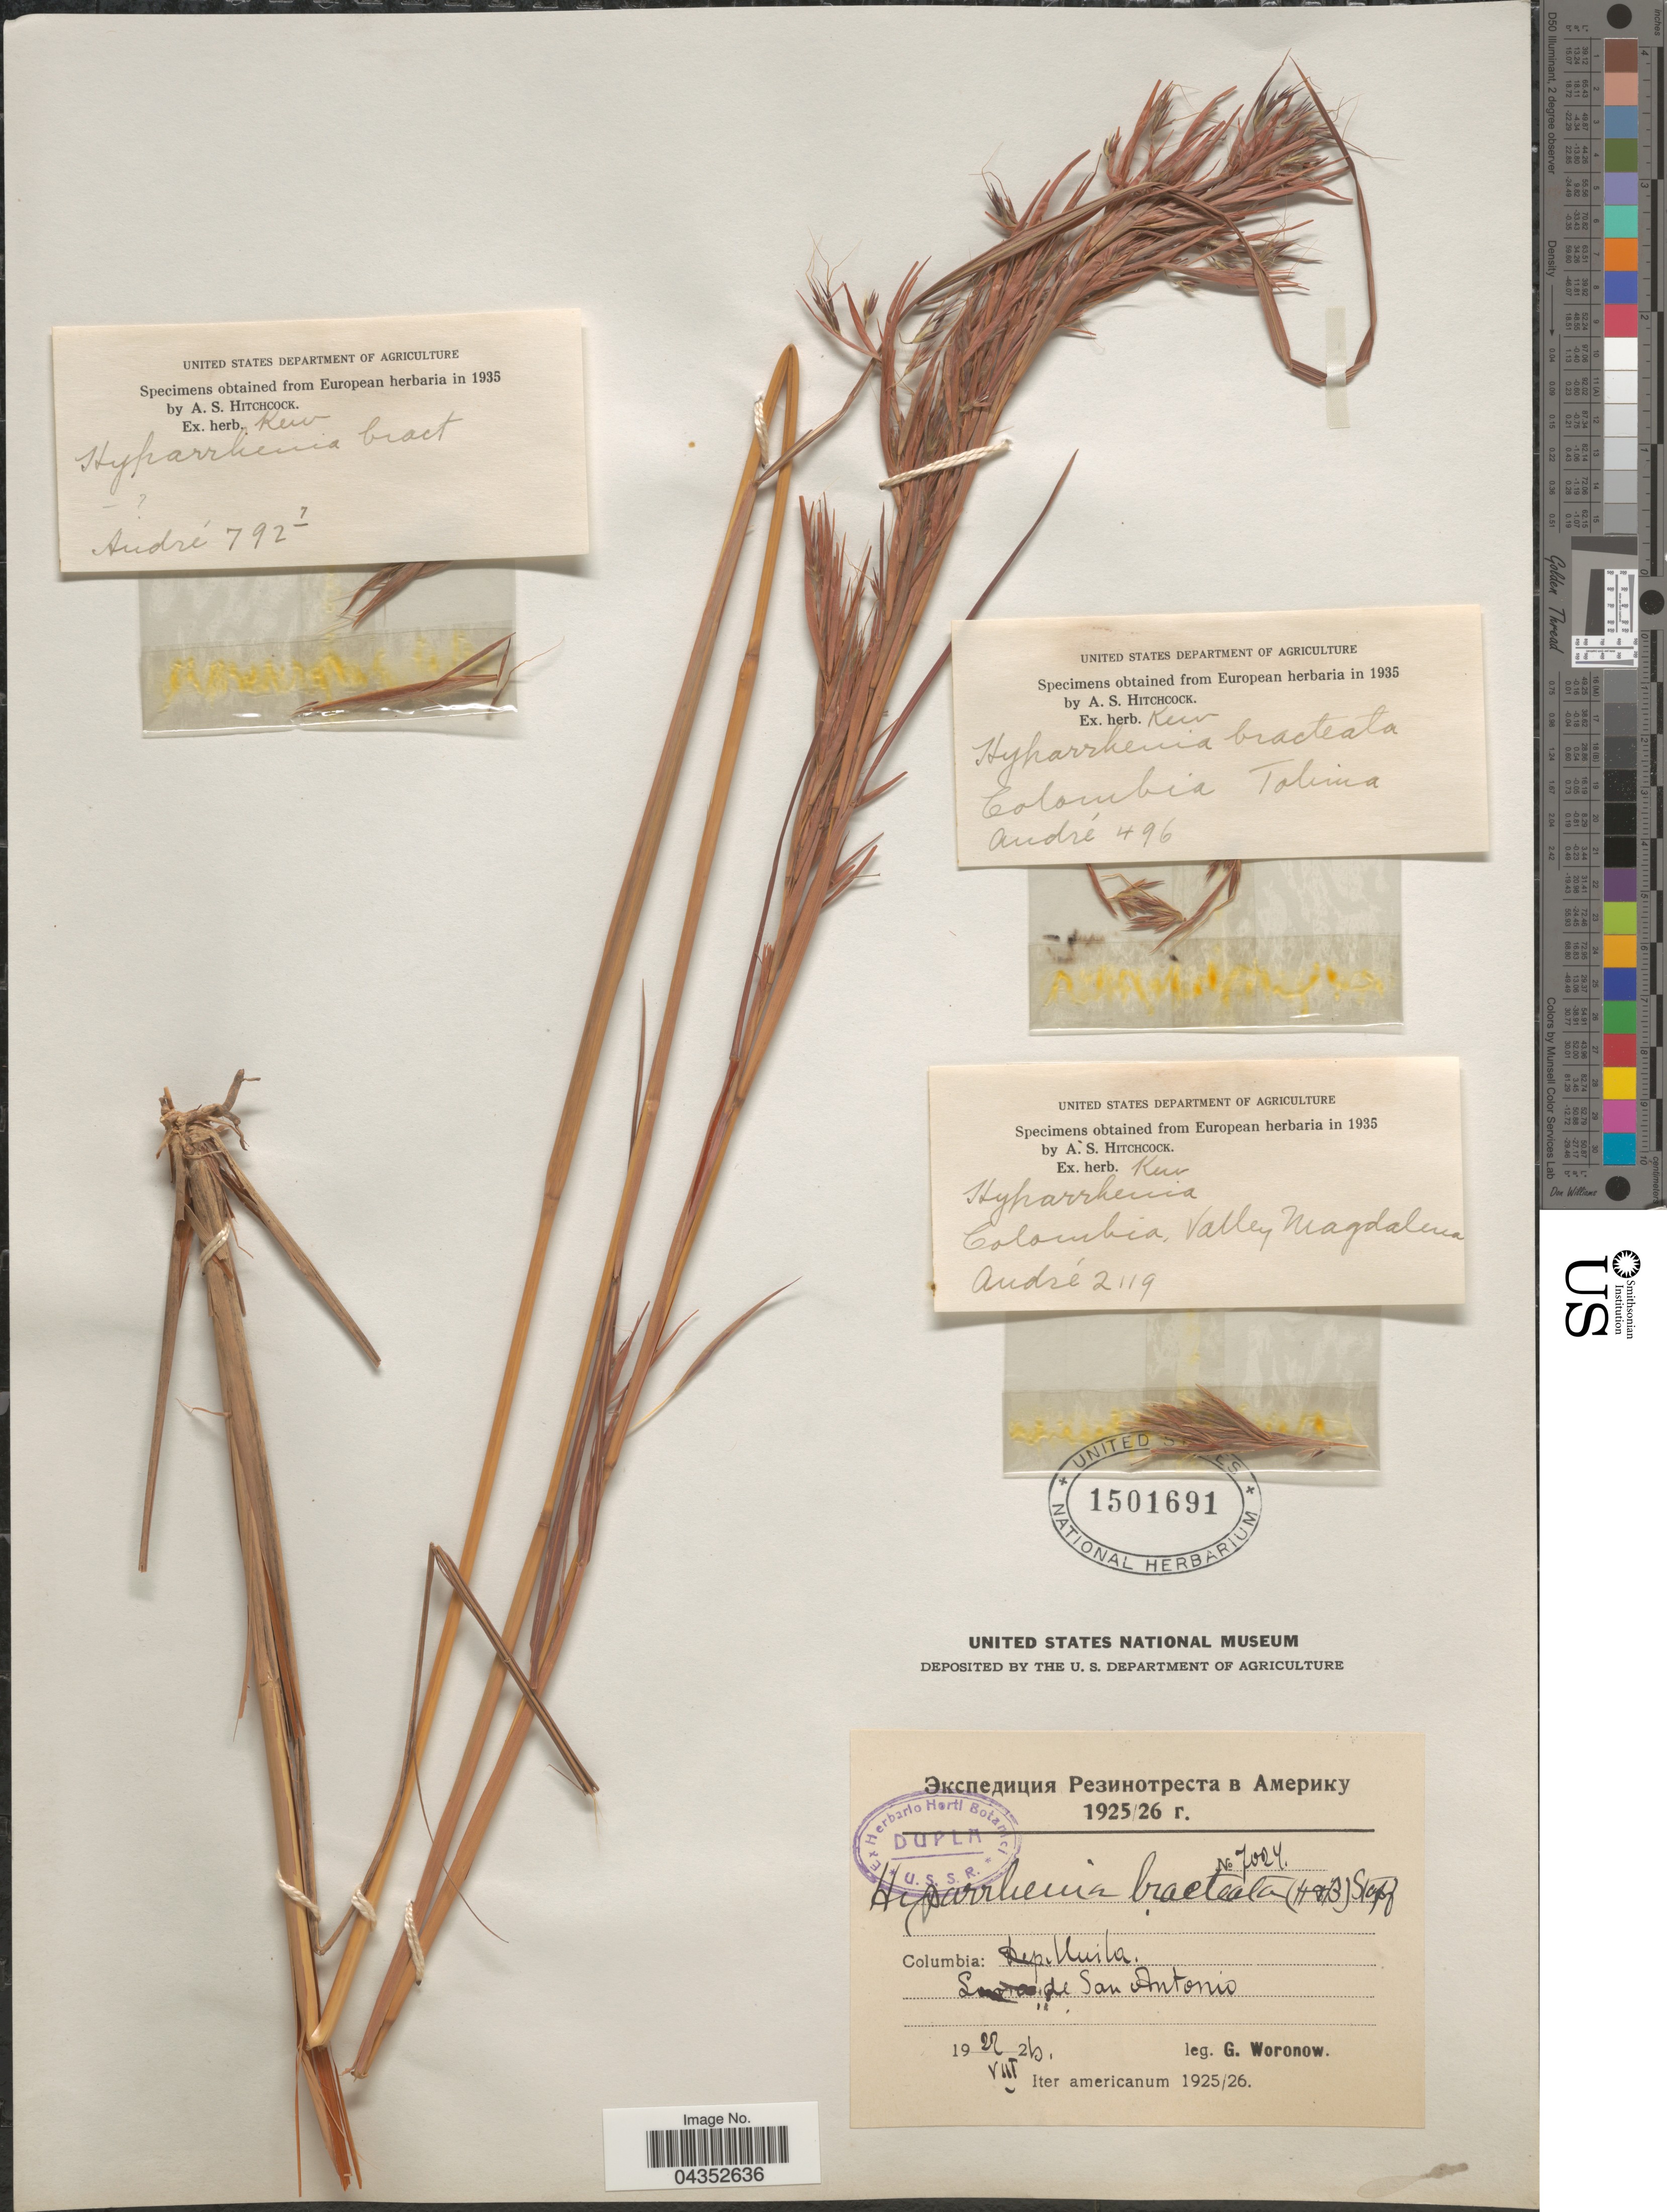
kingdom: Plantae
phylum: Tracheophyta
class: Liliopsida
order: Poales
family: Poaceae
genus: Hyparrhenia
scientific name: Hyparrhenia bracteata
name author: (Humb. & Bonpl.) Stapf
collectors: André, --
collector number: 2119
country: Colombia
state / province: Magdalena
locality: Valley Magdalena.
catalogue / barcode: US 1501691-3